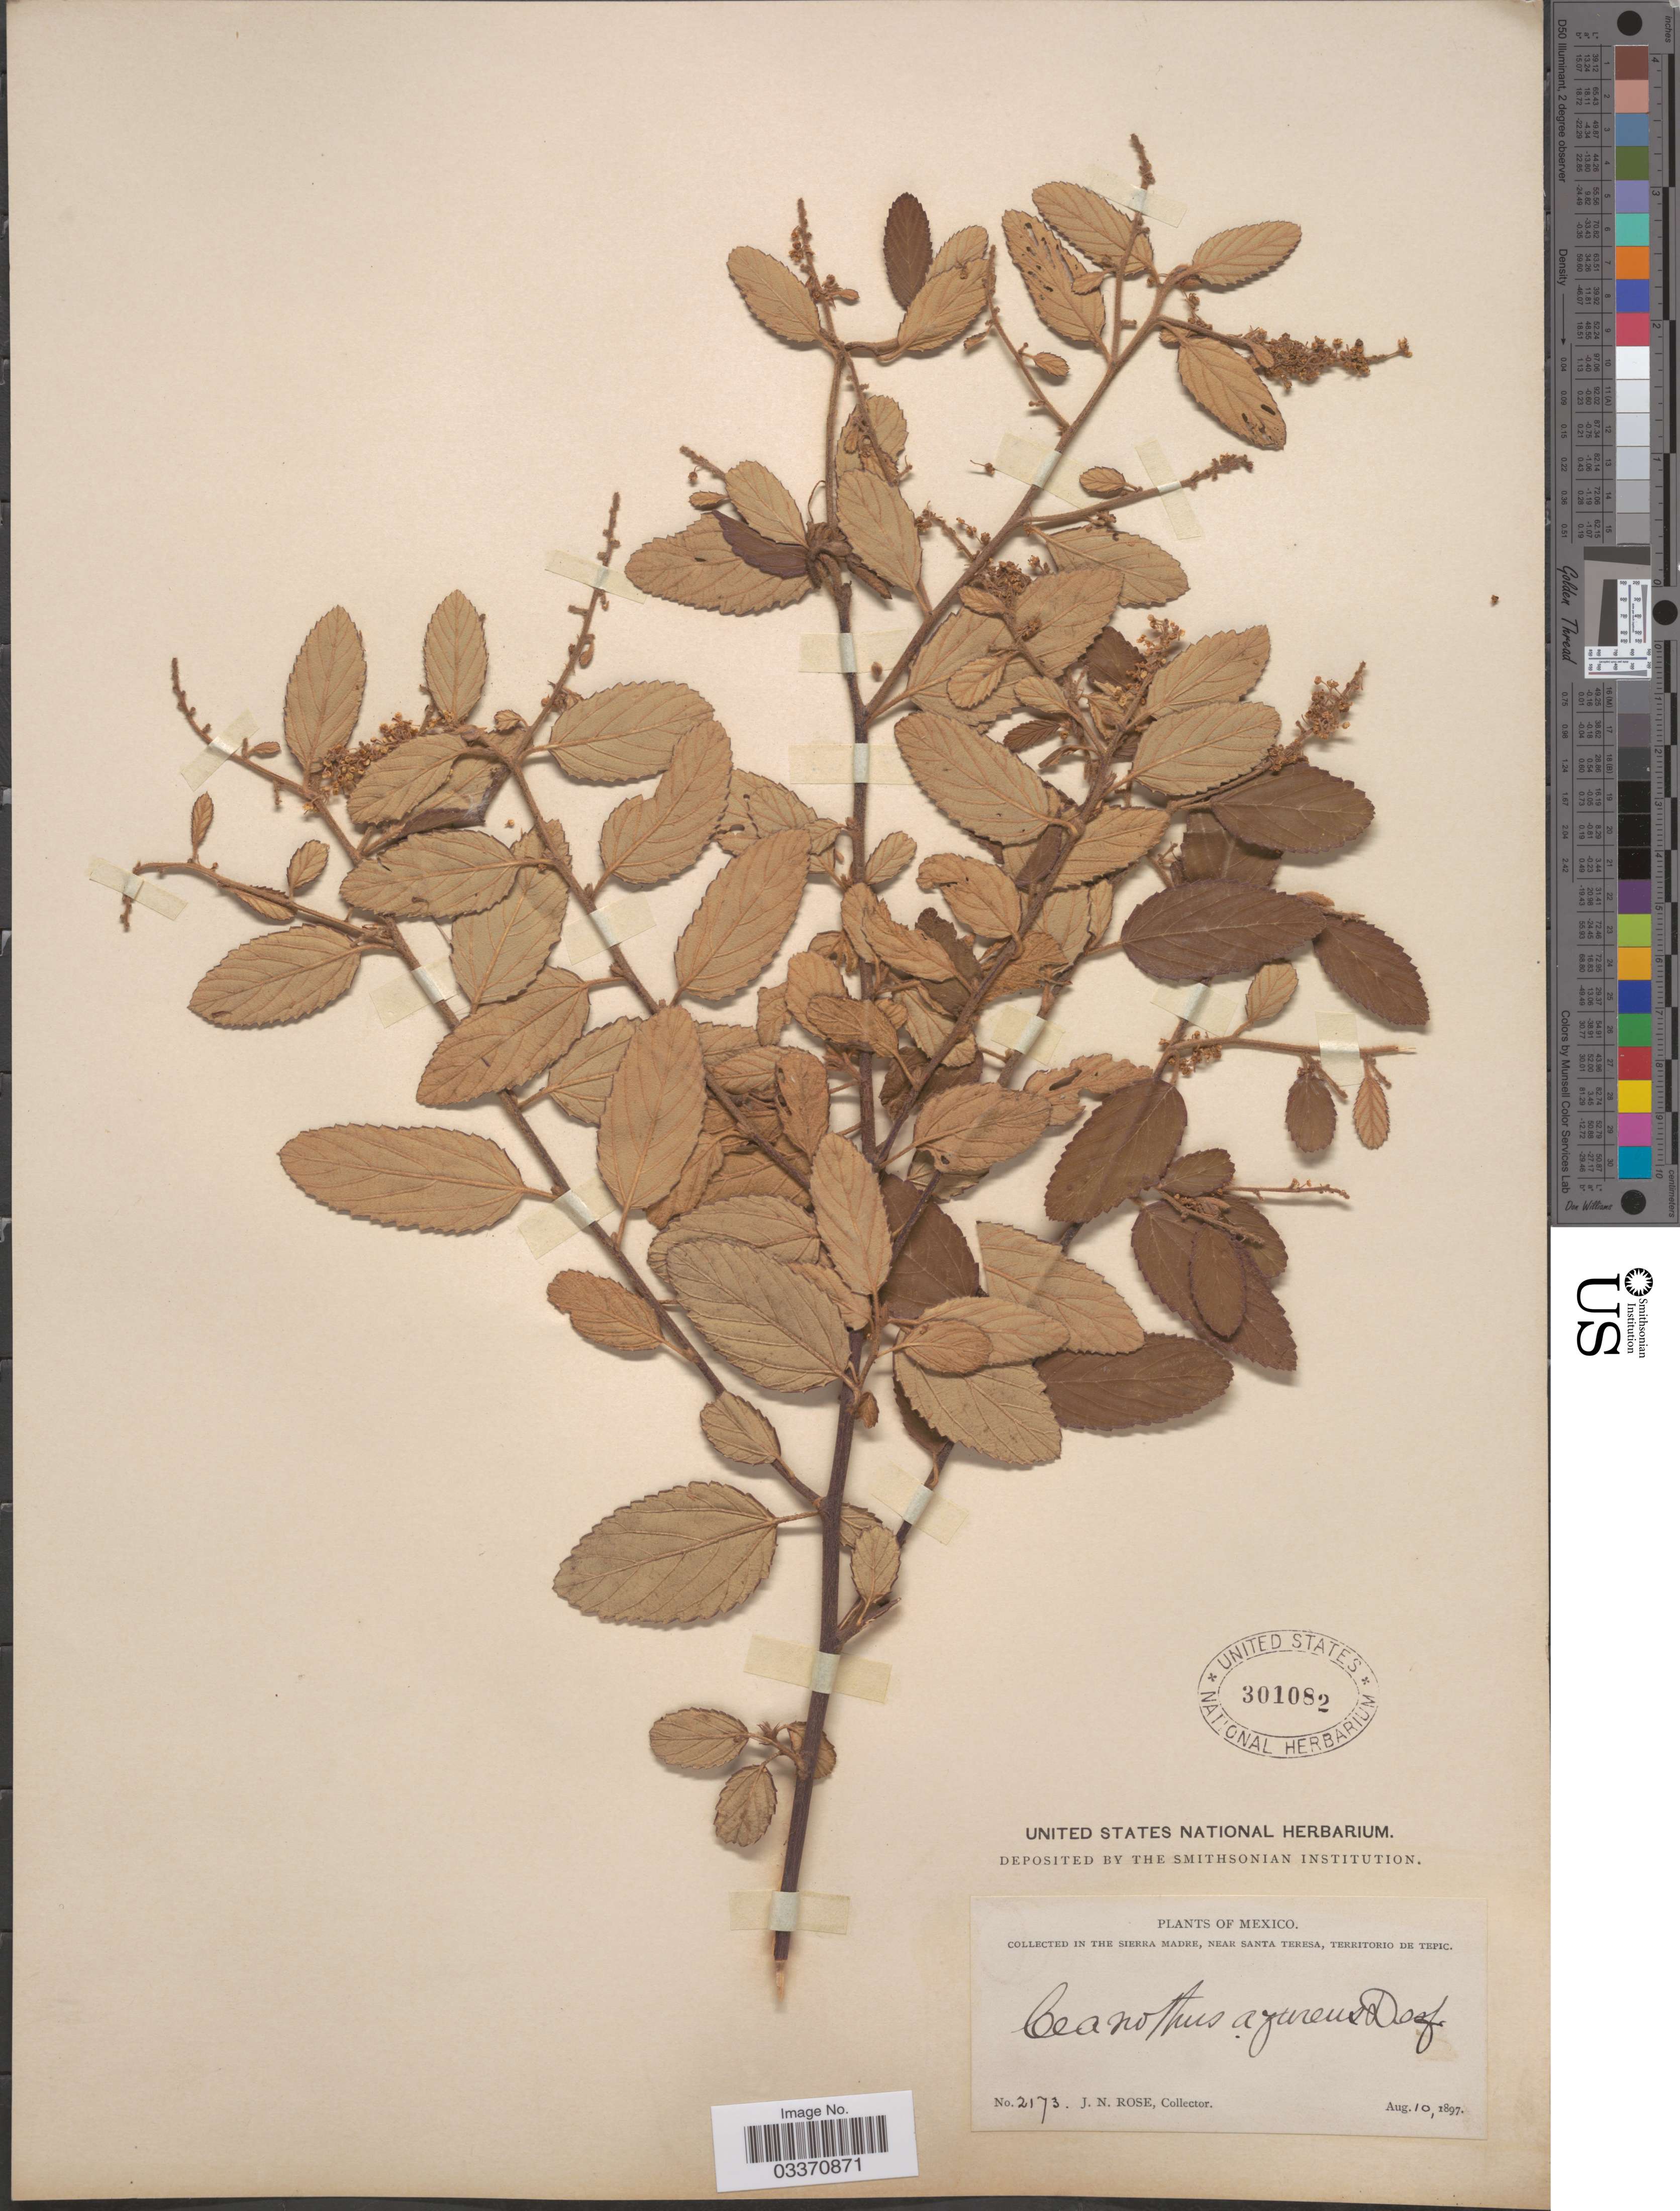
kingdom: Plantae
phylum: Tracheophyta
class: Magnoliopsida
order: Rosales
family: Rhamnaceae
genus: Ceanothus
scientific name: Ceanothus caeruleus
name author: Lag.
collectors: J. N. Rose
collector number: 2173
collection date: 1897-08-10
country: Mexico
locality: In the Sierra Madre, near Santa Teresa, Territorio de Tepic.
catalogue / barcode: US 301082